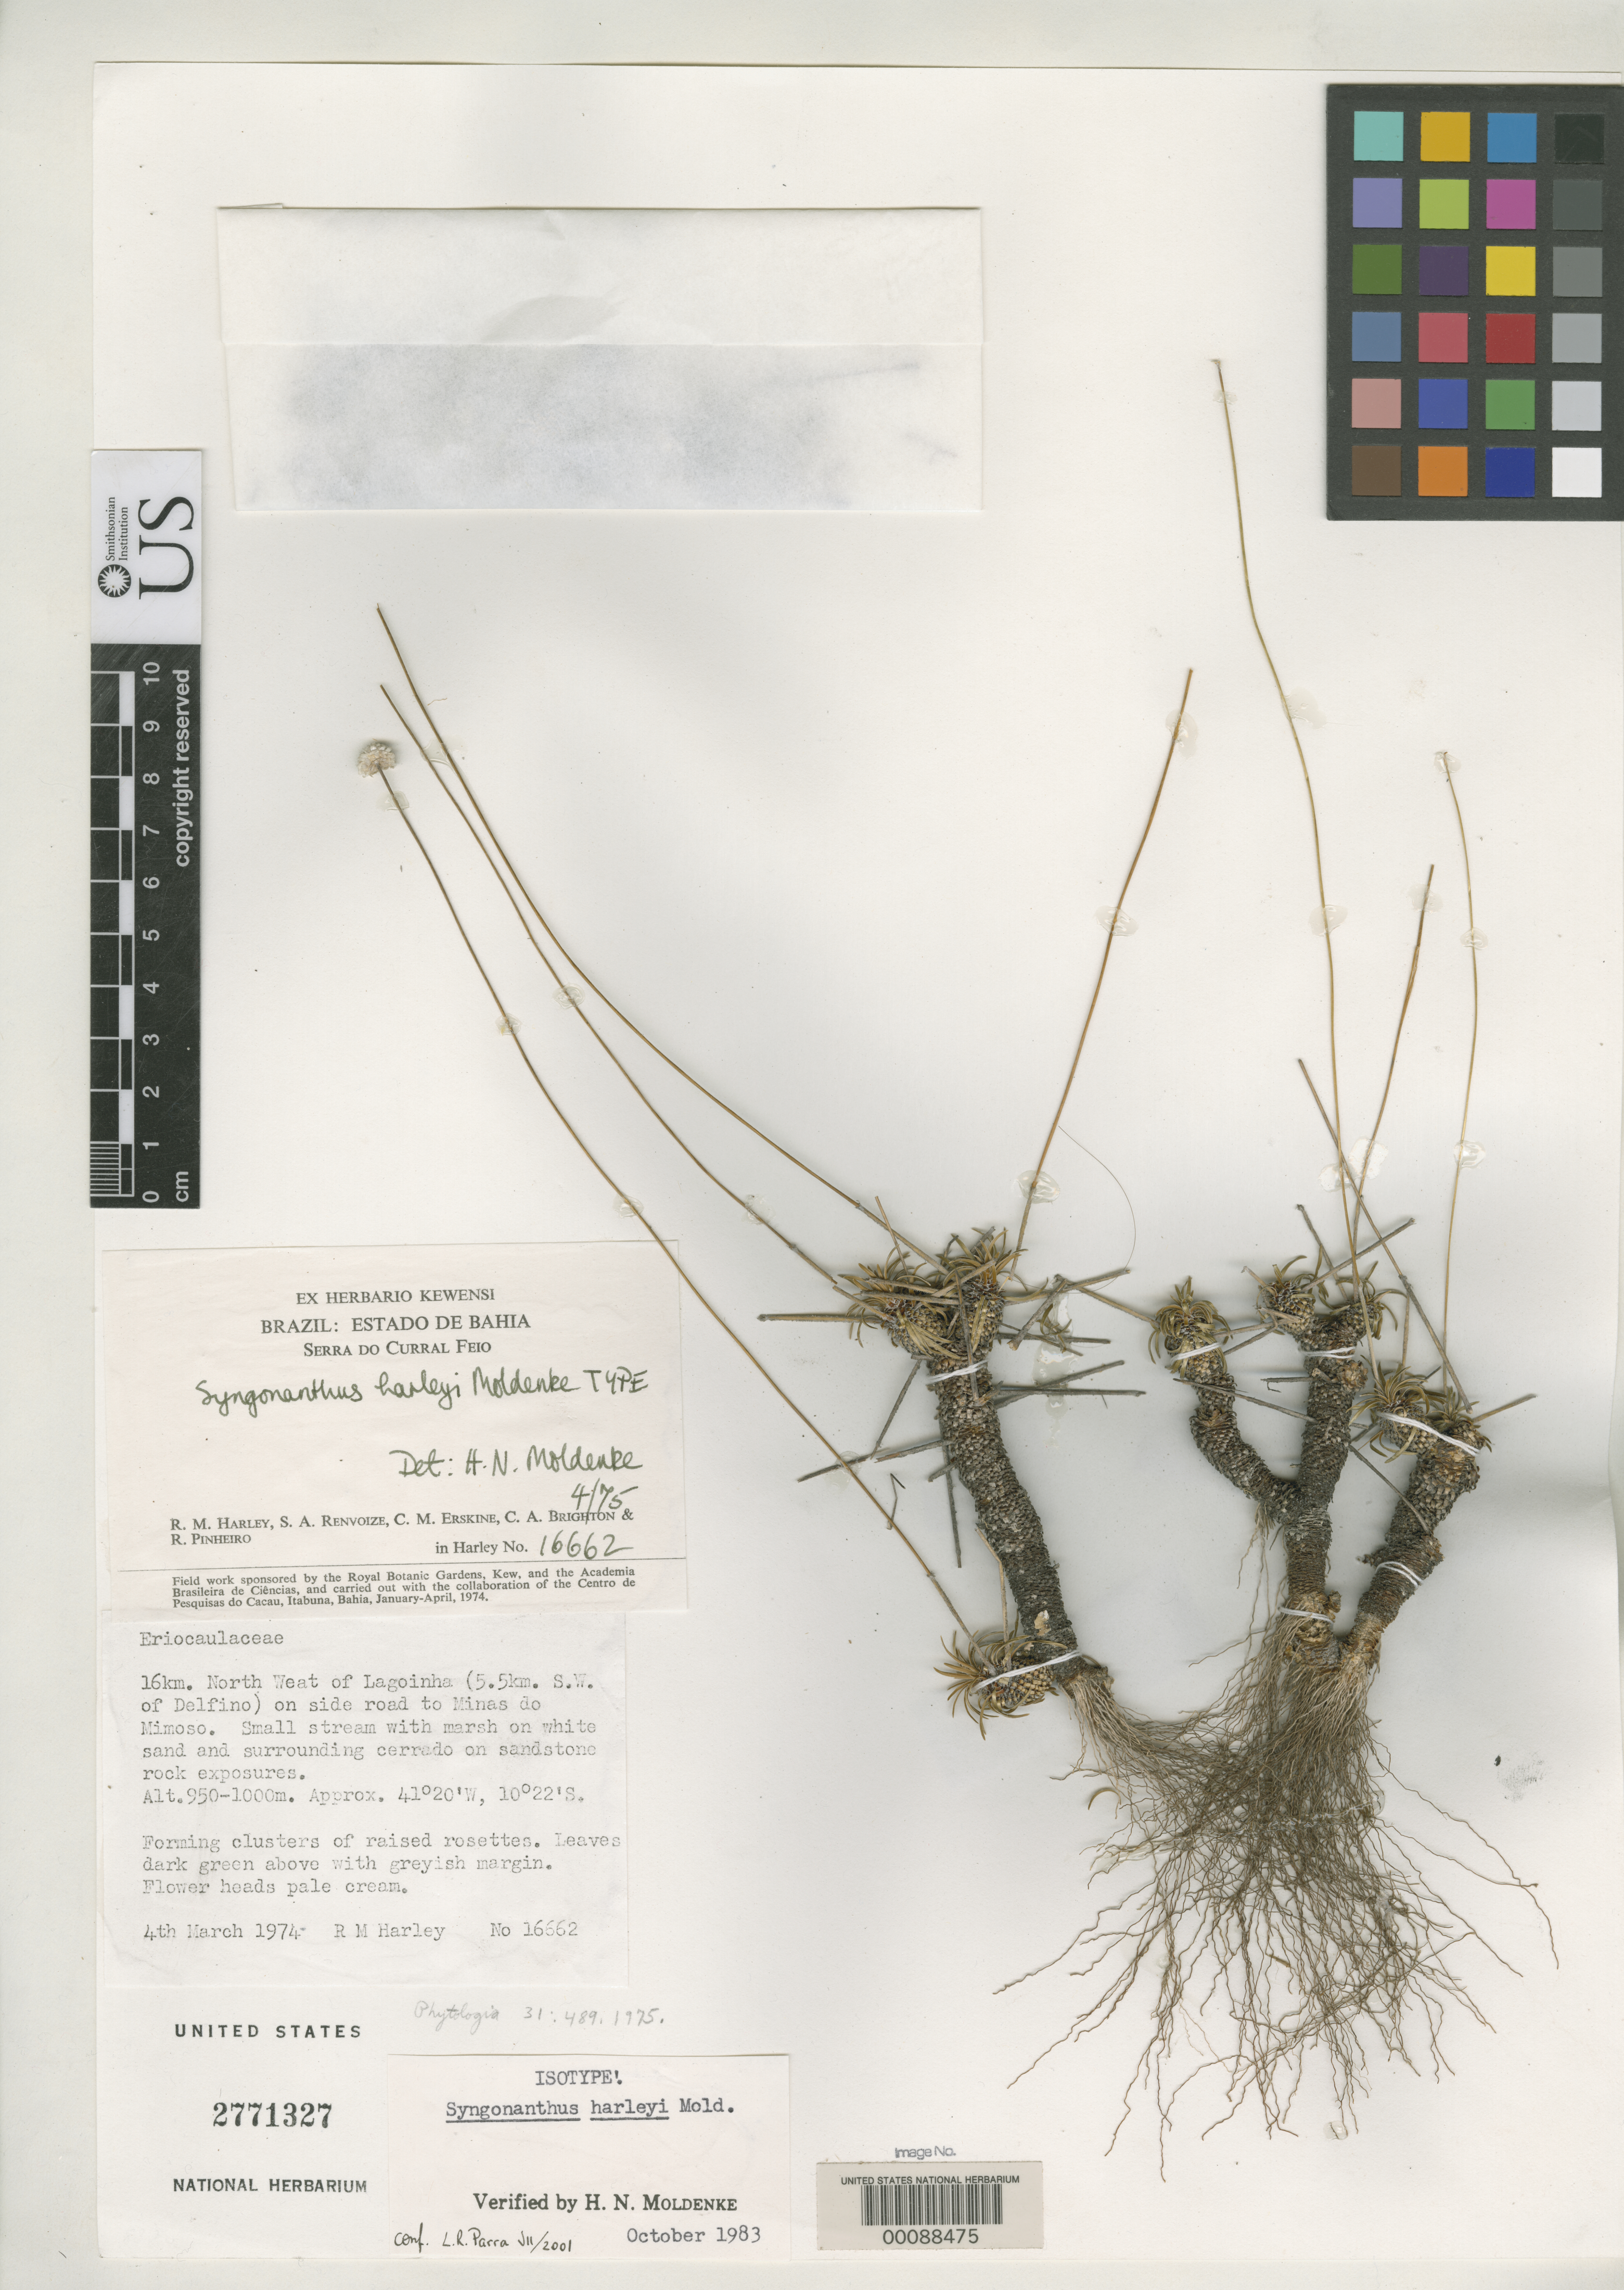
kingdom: Plantae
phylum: Tracheophyta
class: Liliopsida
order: Poales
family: Eriocaulaceae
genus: Syngonanthus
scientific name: Syngonanthus harleyi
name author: Moldenke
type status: Isotype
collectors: R. M. Harley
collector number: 16662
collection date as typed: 04 Mar 1974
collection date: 1974-03-04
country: Brazil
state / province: Bahia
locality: Serro do Curral, NW of Lagoinha on road to Minas do Mimoso.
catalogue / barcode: US 2771327